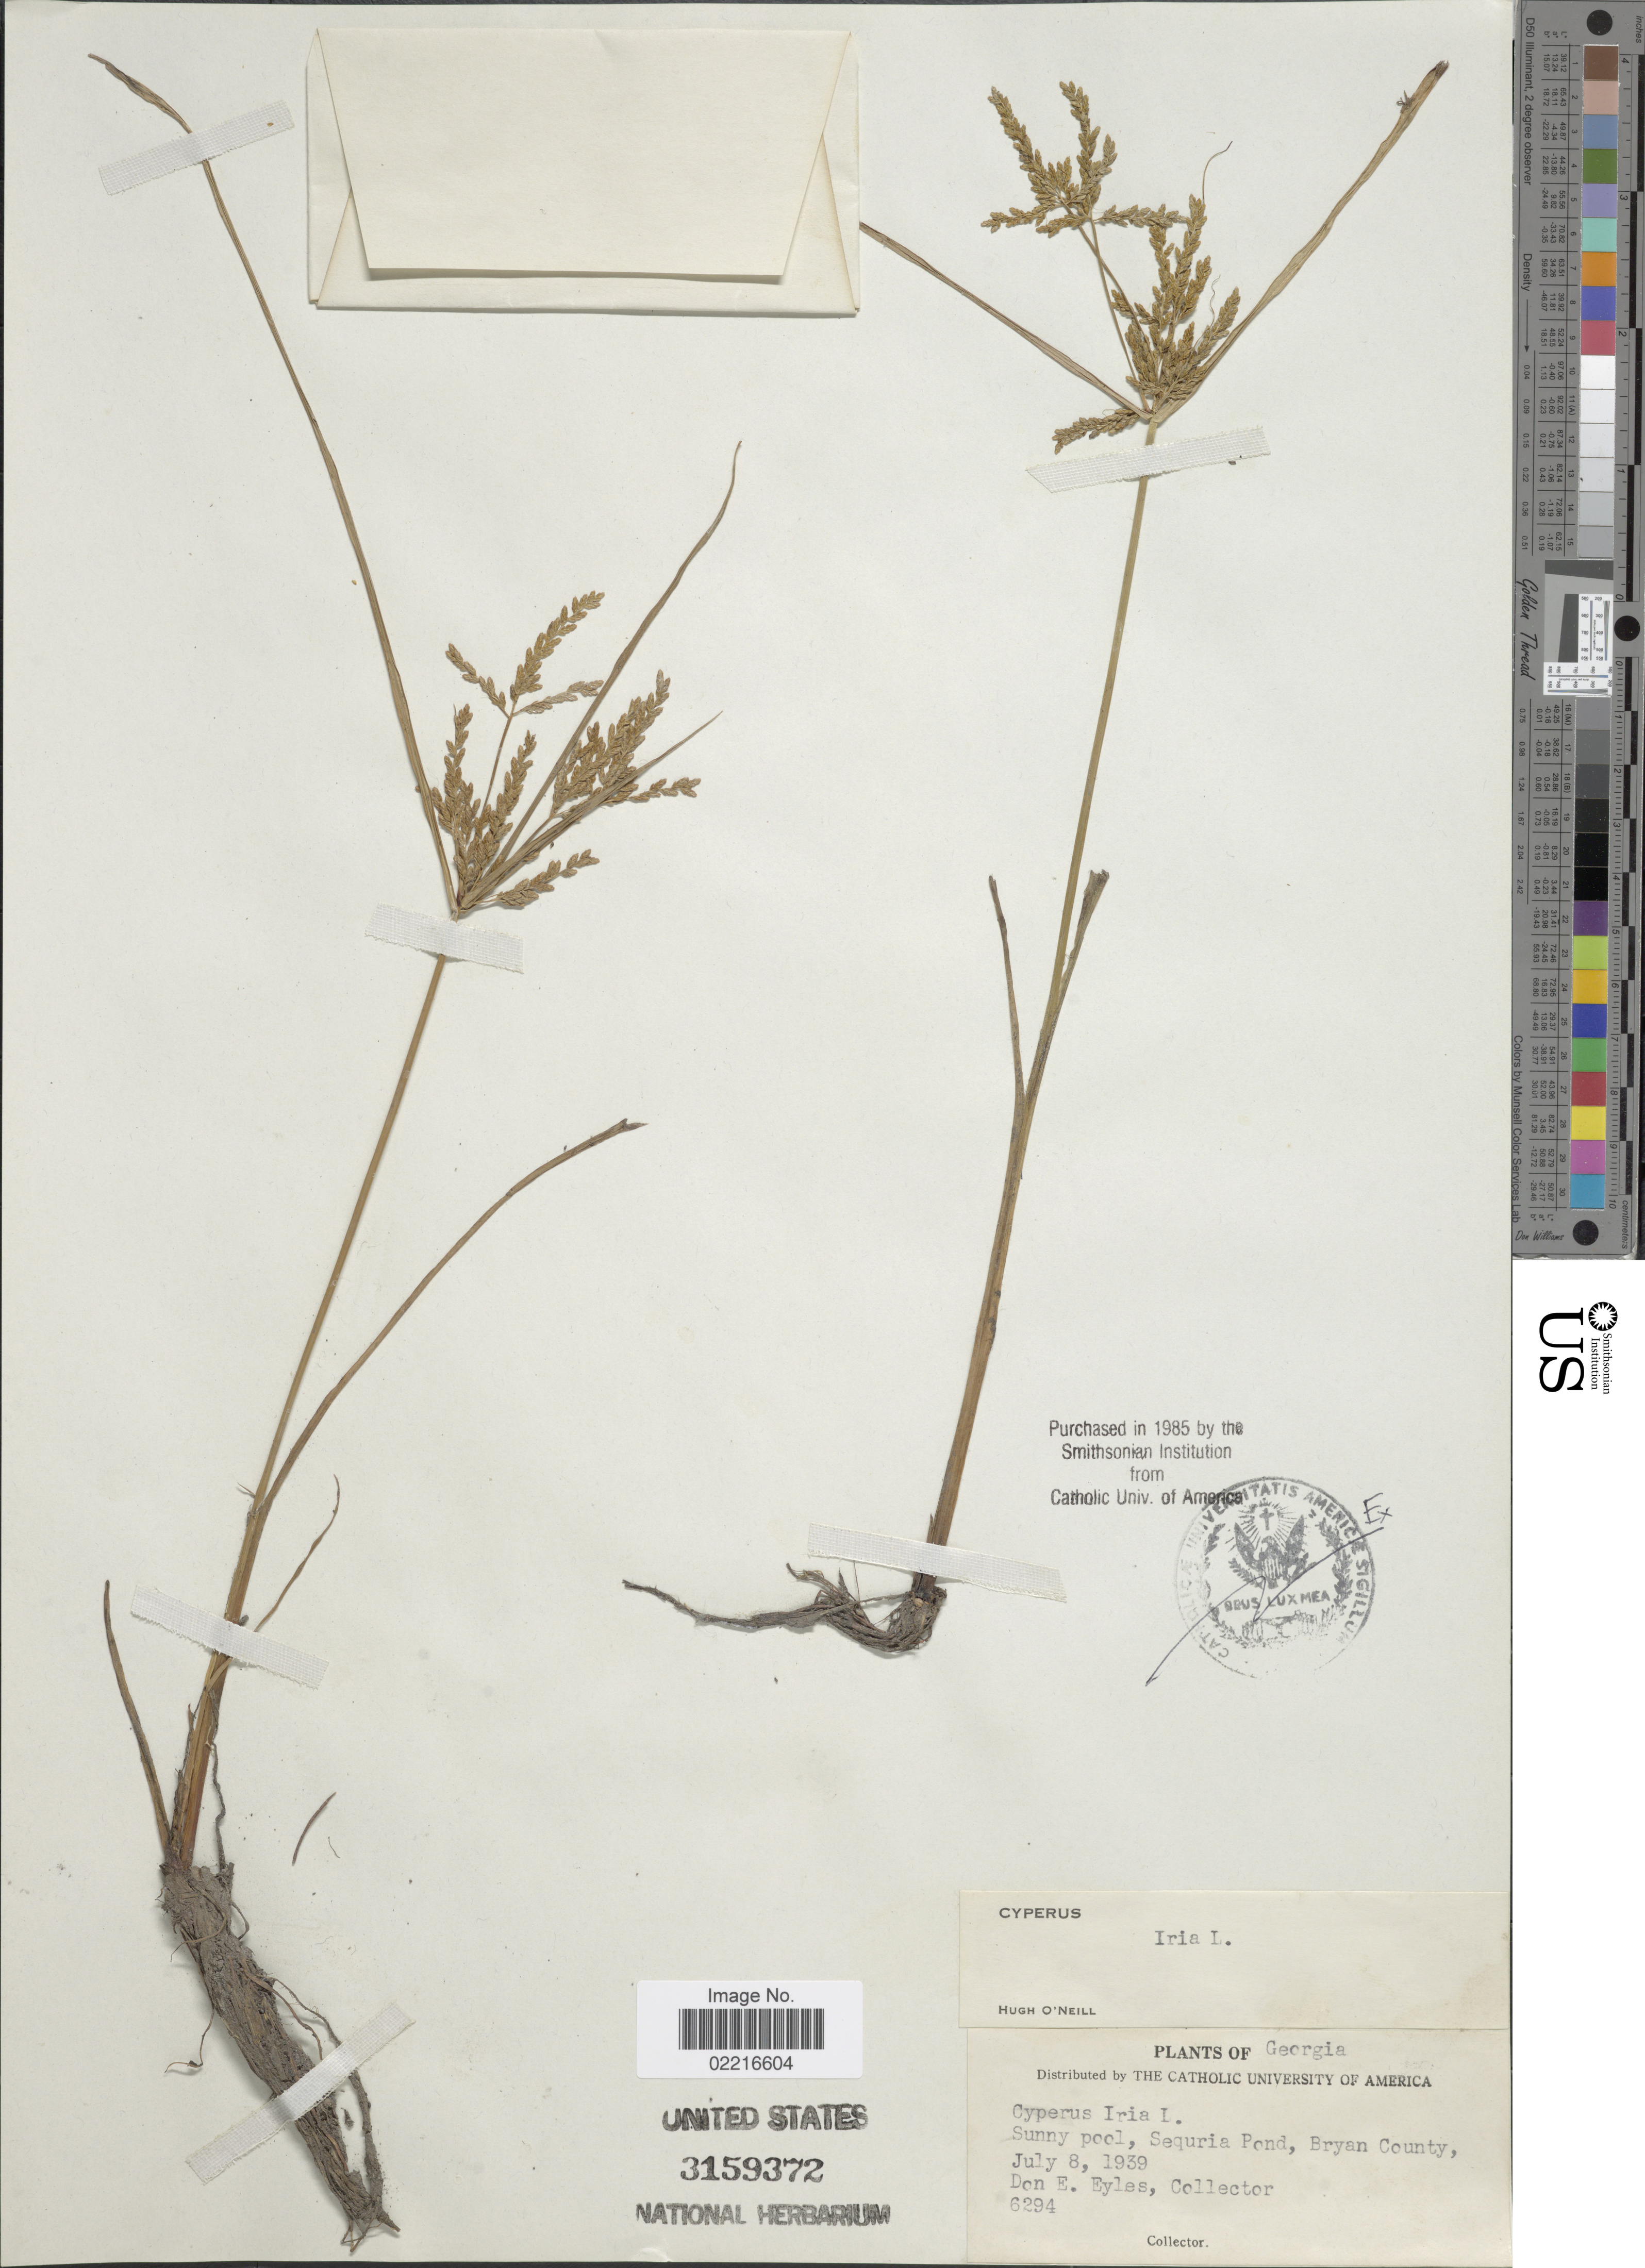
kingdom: Plantae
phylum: Tracheophyta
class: Liliopsida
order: Poales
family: Cyperaceae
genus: Cyperus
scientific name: Cyperus iria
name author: L.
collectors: D. Eyles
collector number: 6294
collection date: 1939-07-08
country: United States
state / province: Georgia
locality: Sequria Pond, Bryan County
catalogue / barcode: US 3159372